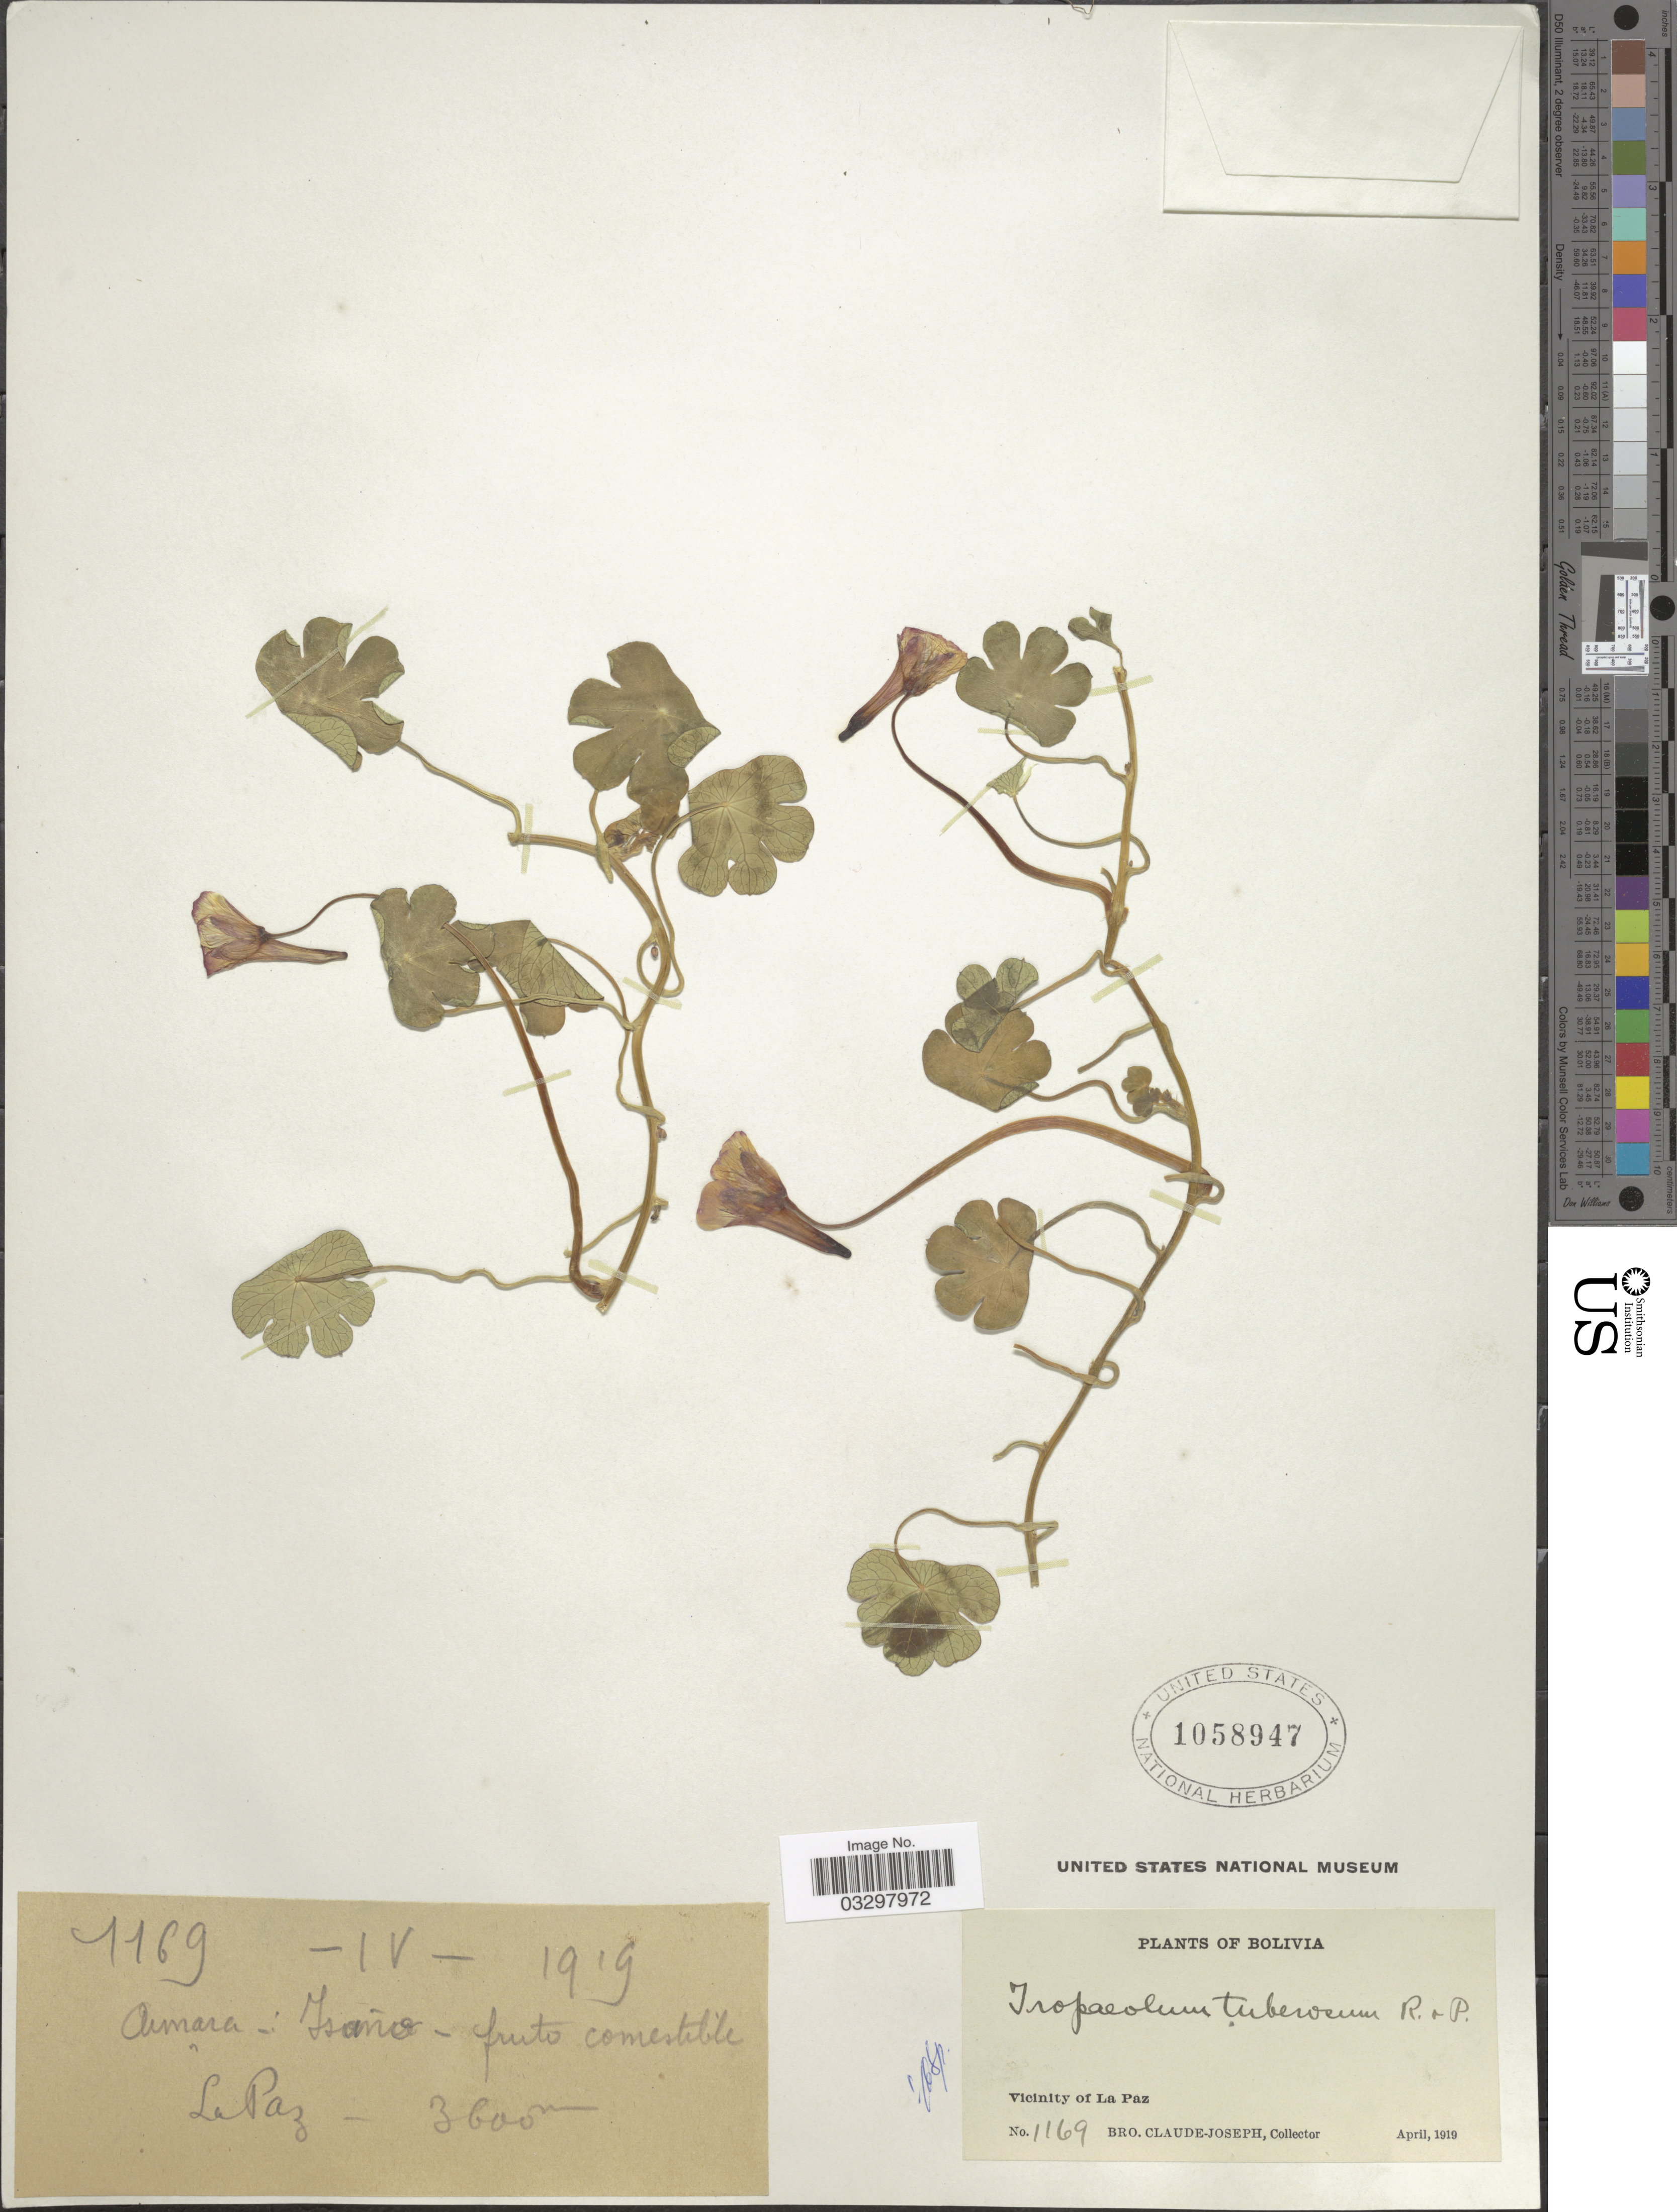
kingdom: Plantae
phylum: Tracheophyta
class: Magnoliopsida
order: Brassicales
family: Tropaeolaceae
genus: Tropaeolum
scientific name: Tropaeolum tuberosum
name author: Ruiz & Pav.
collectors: Bro. Claude-Joseph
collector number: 1169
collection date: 1919-04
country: Bolivia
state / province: La Paz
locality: Vicinity of La Paz.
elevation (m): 3600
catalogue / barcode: US 1058947